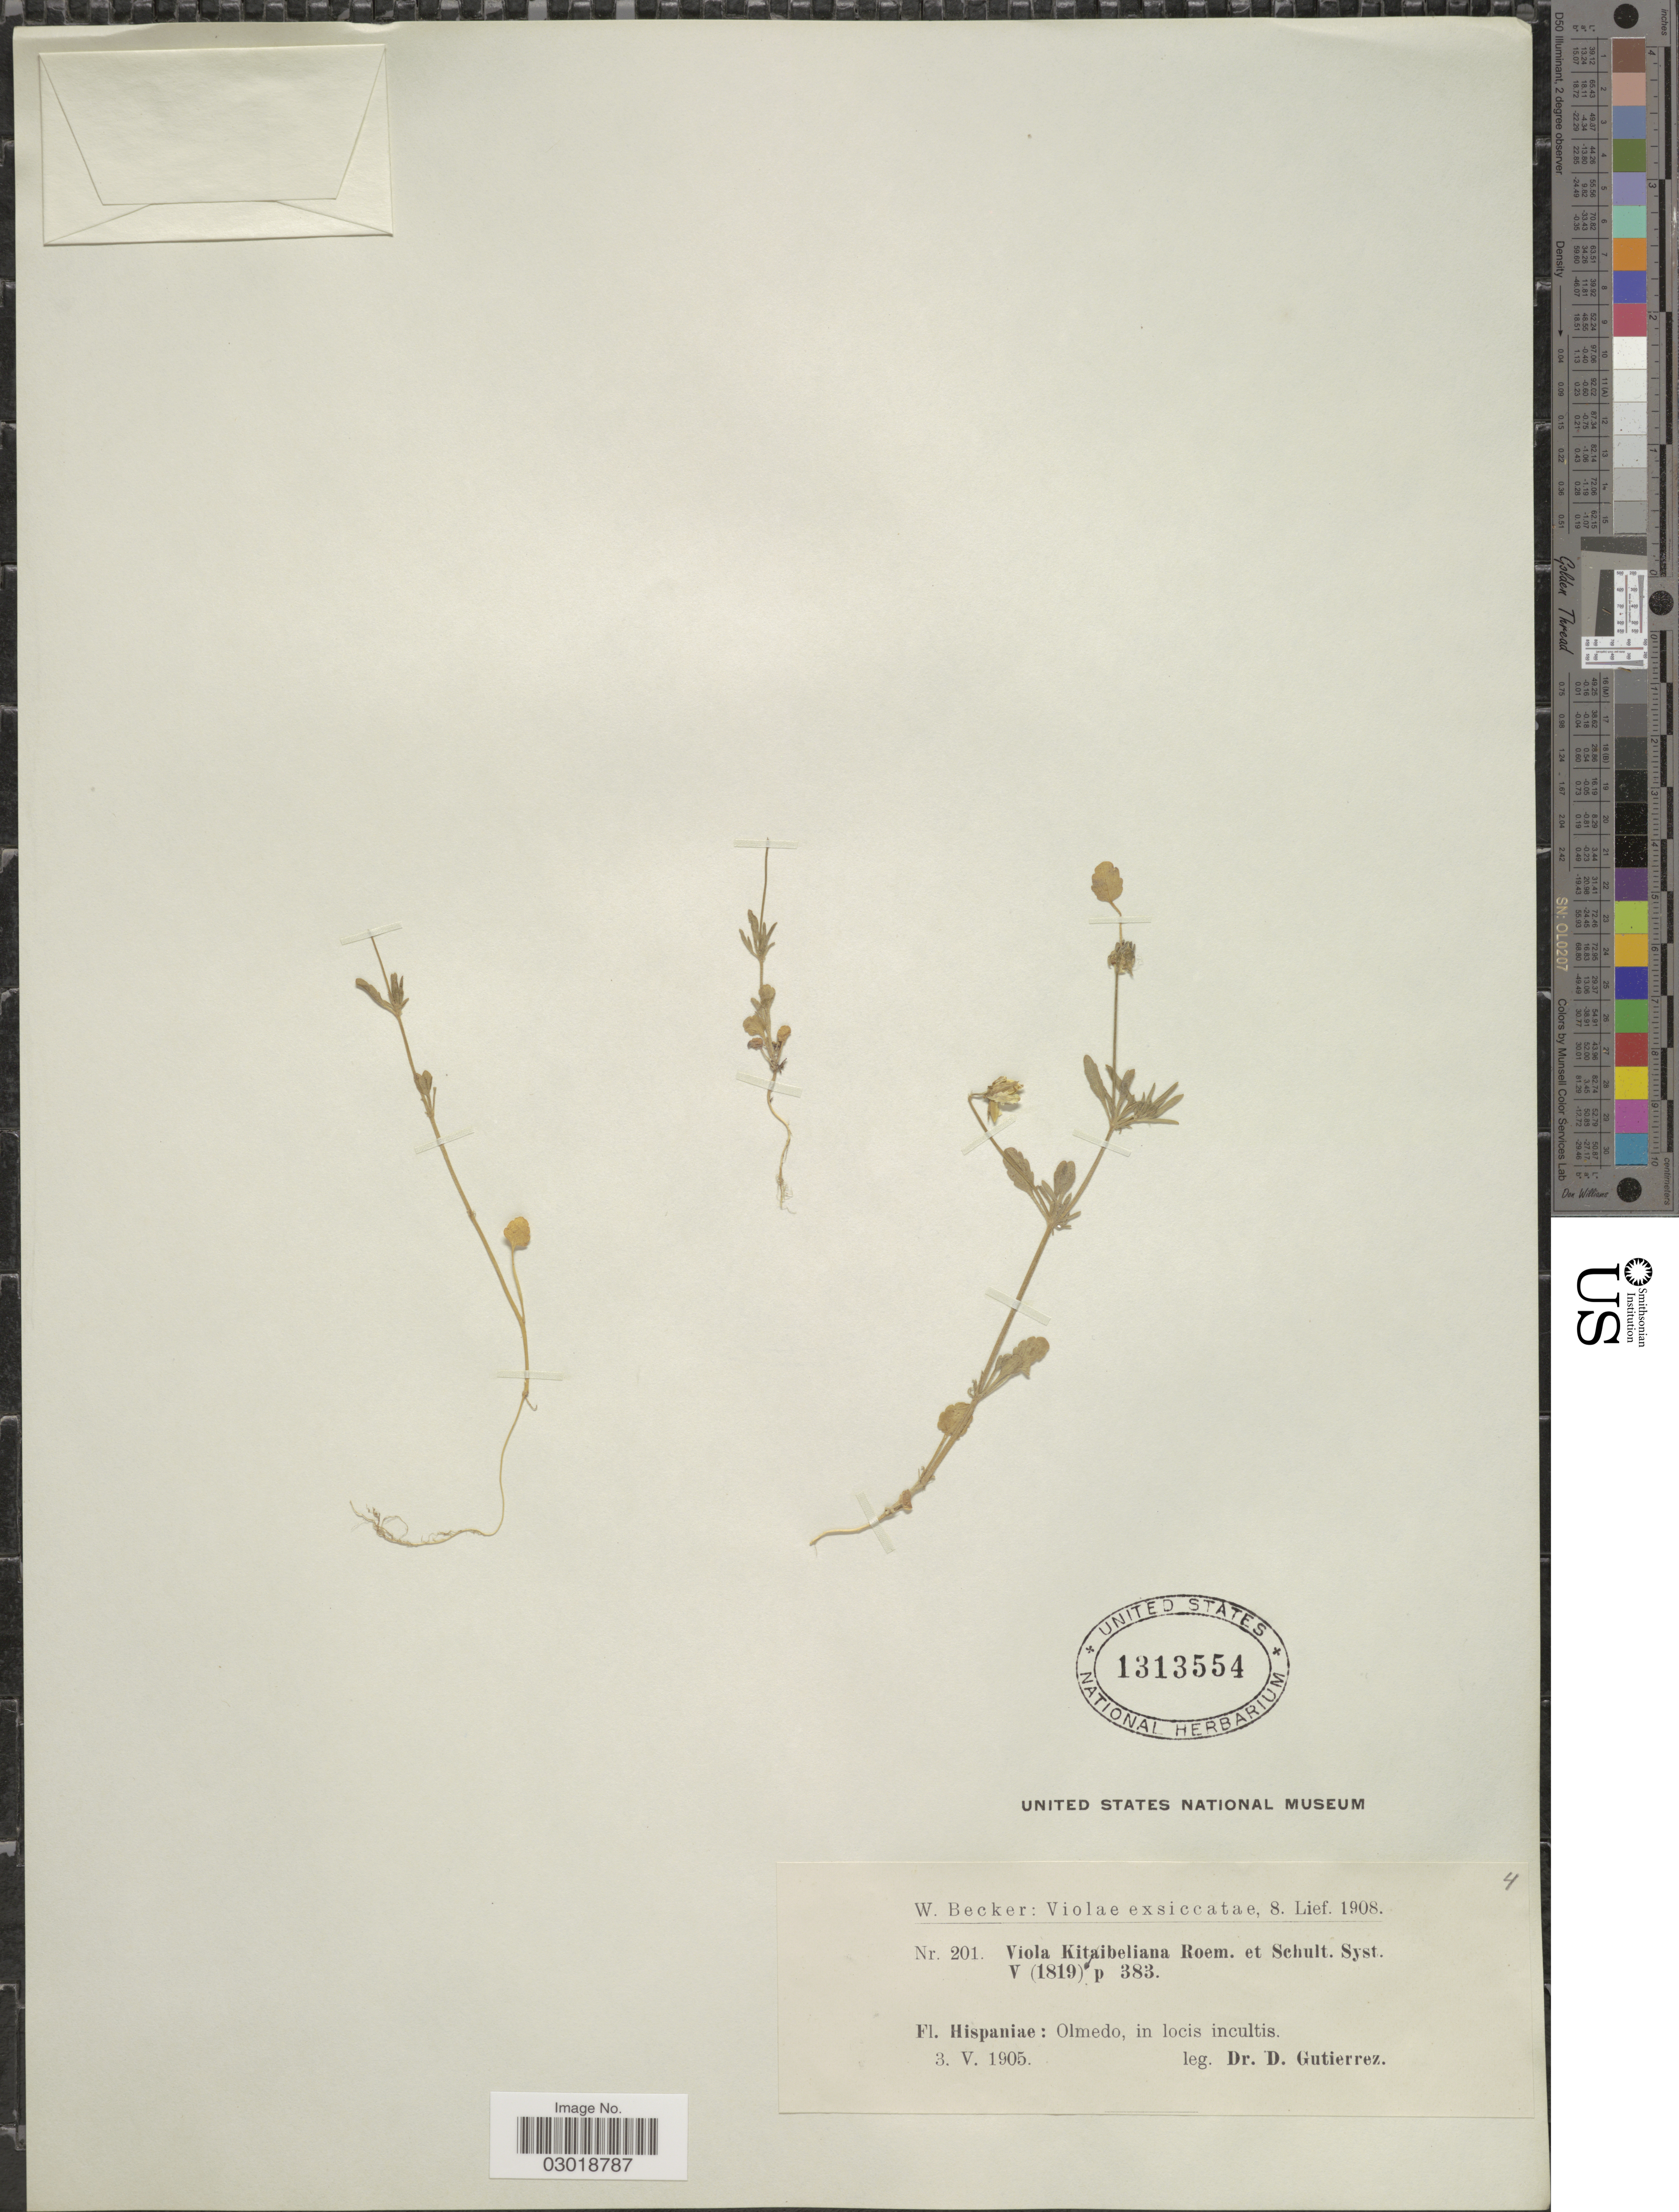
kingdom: Plantae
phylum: Tracheophyta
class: Magnoliopsida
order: Malpighiales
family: Violaceae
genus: Viola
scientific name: Viola kitaibeliana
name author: Schult.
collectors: D. G. Gutiérrez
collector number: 201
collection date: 1905-05-03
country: Spain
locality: Violae Hispaniae: Olmedo.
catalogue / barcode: US 1313554